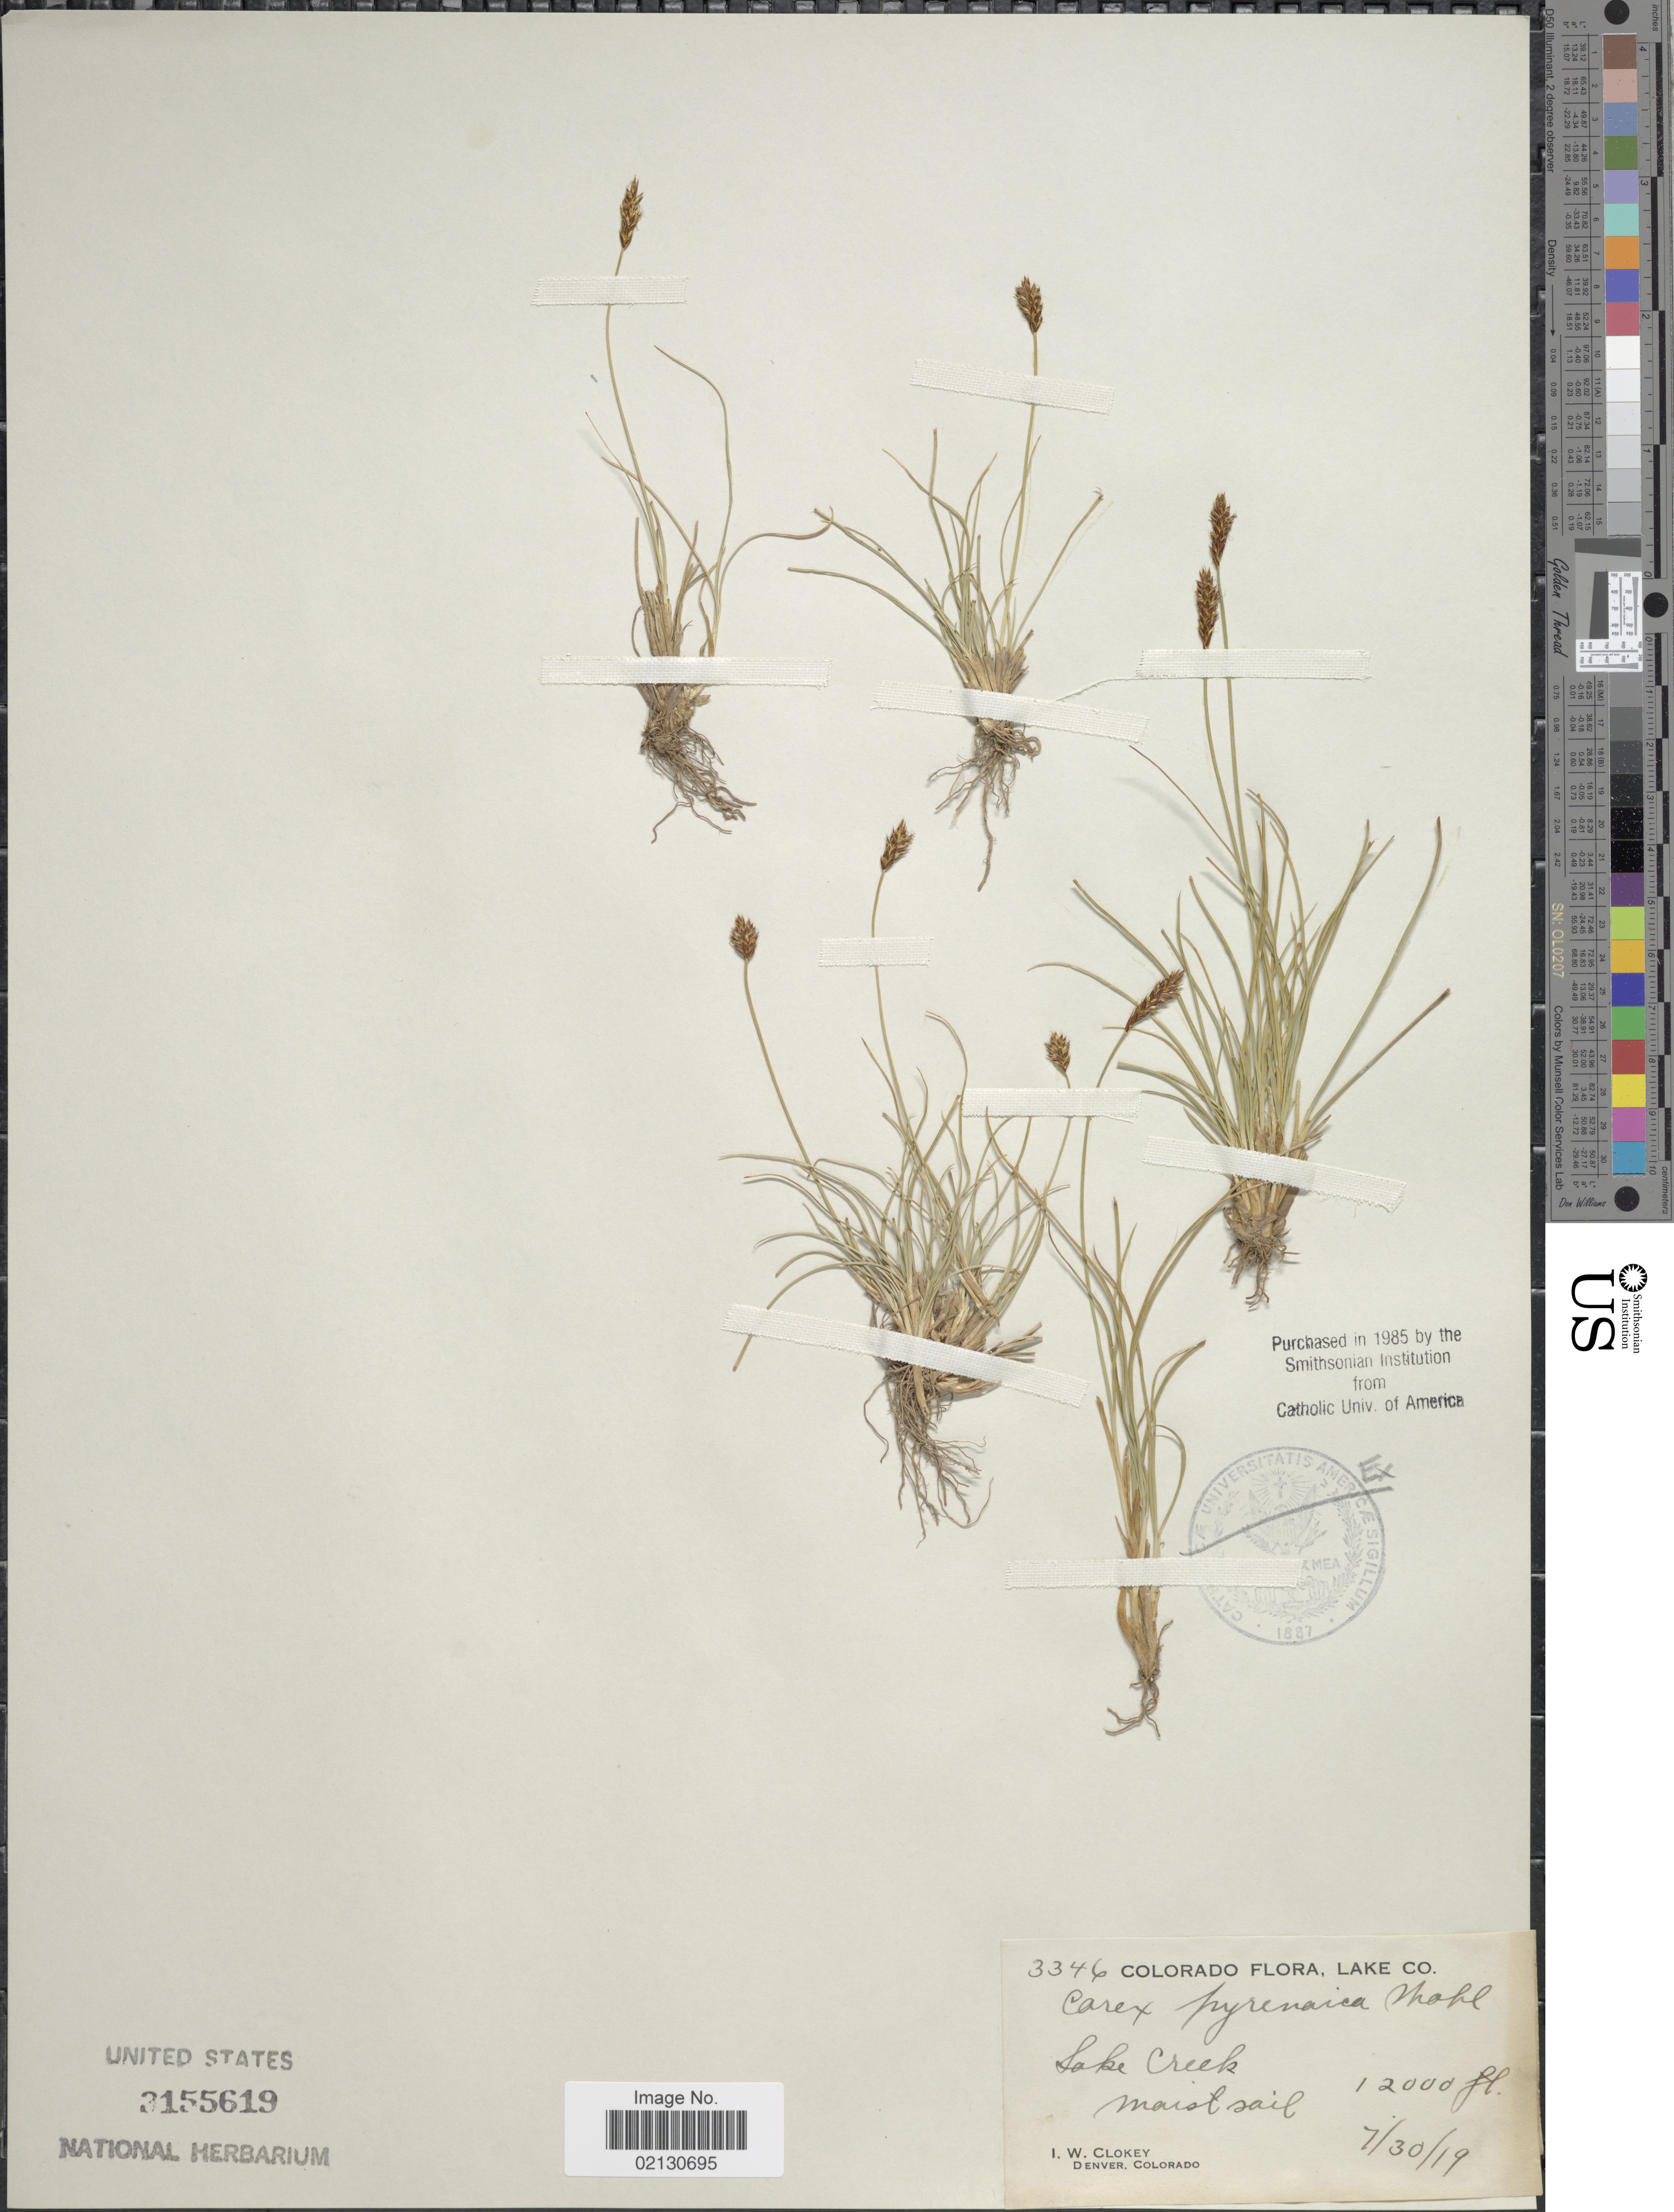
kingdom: Plantae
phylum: Tracheophyta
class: Liliopsida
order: Poales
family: Cyperaceae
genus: Carex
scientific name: Carex micropoda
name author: C.A. Mey.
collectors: I. W. Clokey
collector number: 3346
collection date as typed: Transcribed d/m/y: 30/7/19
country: United States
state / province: Colorado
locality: Lake Co. Lake Creek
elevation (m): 3658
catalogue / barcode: US 3155619